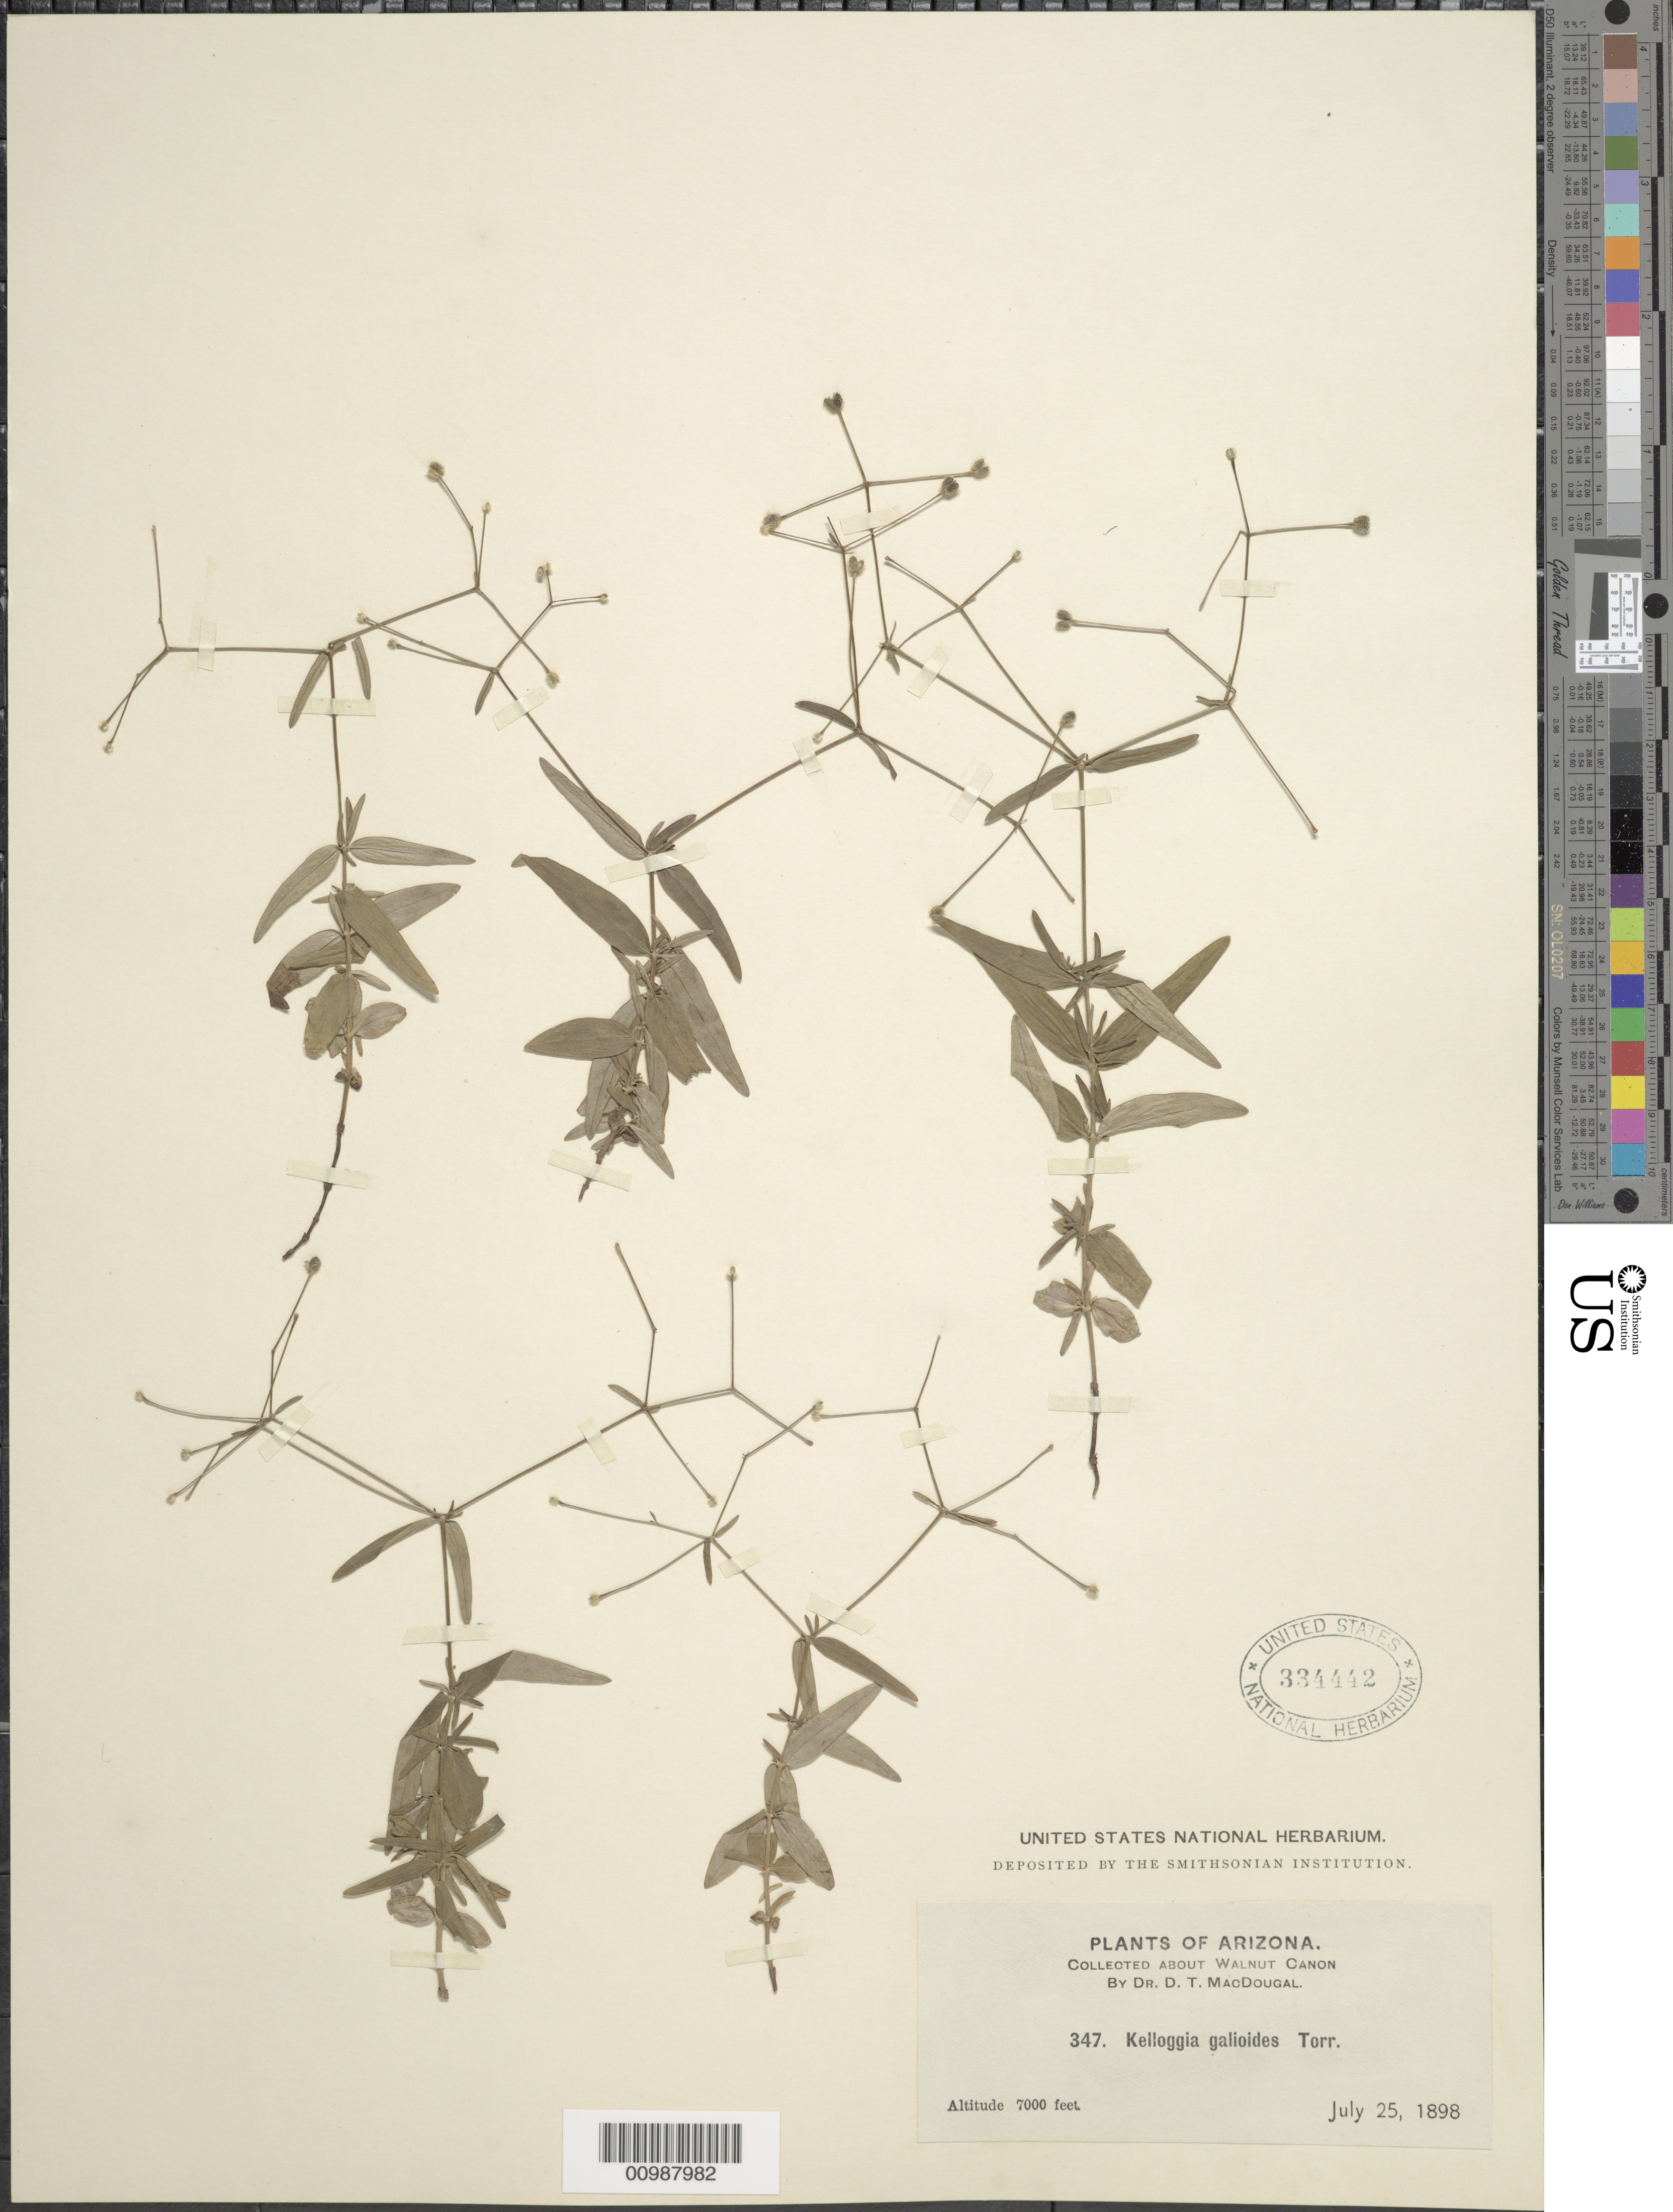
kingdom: Plantae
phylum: Tracheophyta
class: Magnoliopsida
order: Gentianales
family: Rubiaceae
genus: Kelloggia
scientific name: Kelloggia galioides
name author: Torr. in Wilkes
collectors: D. T. MacDougal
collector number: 347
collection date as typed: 25 Jul 1898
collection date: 1898-07-25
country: United States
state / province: Arizona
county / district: Coconino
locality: Walnut Canyon.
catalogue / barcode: US 334442